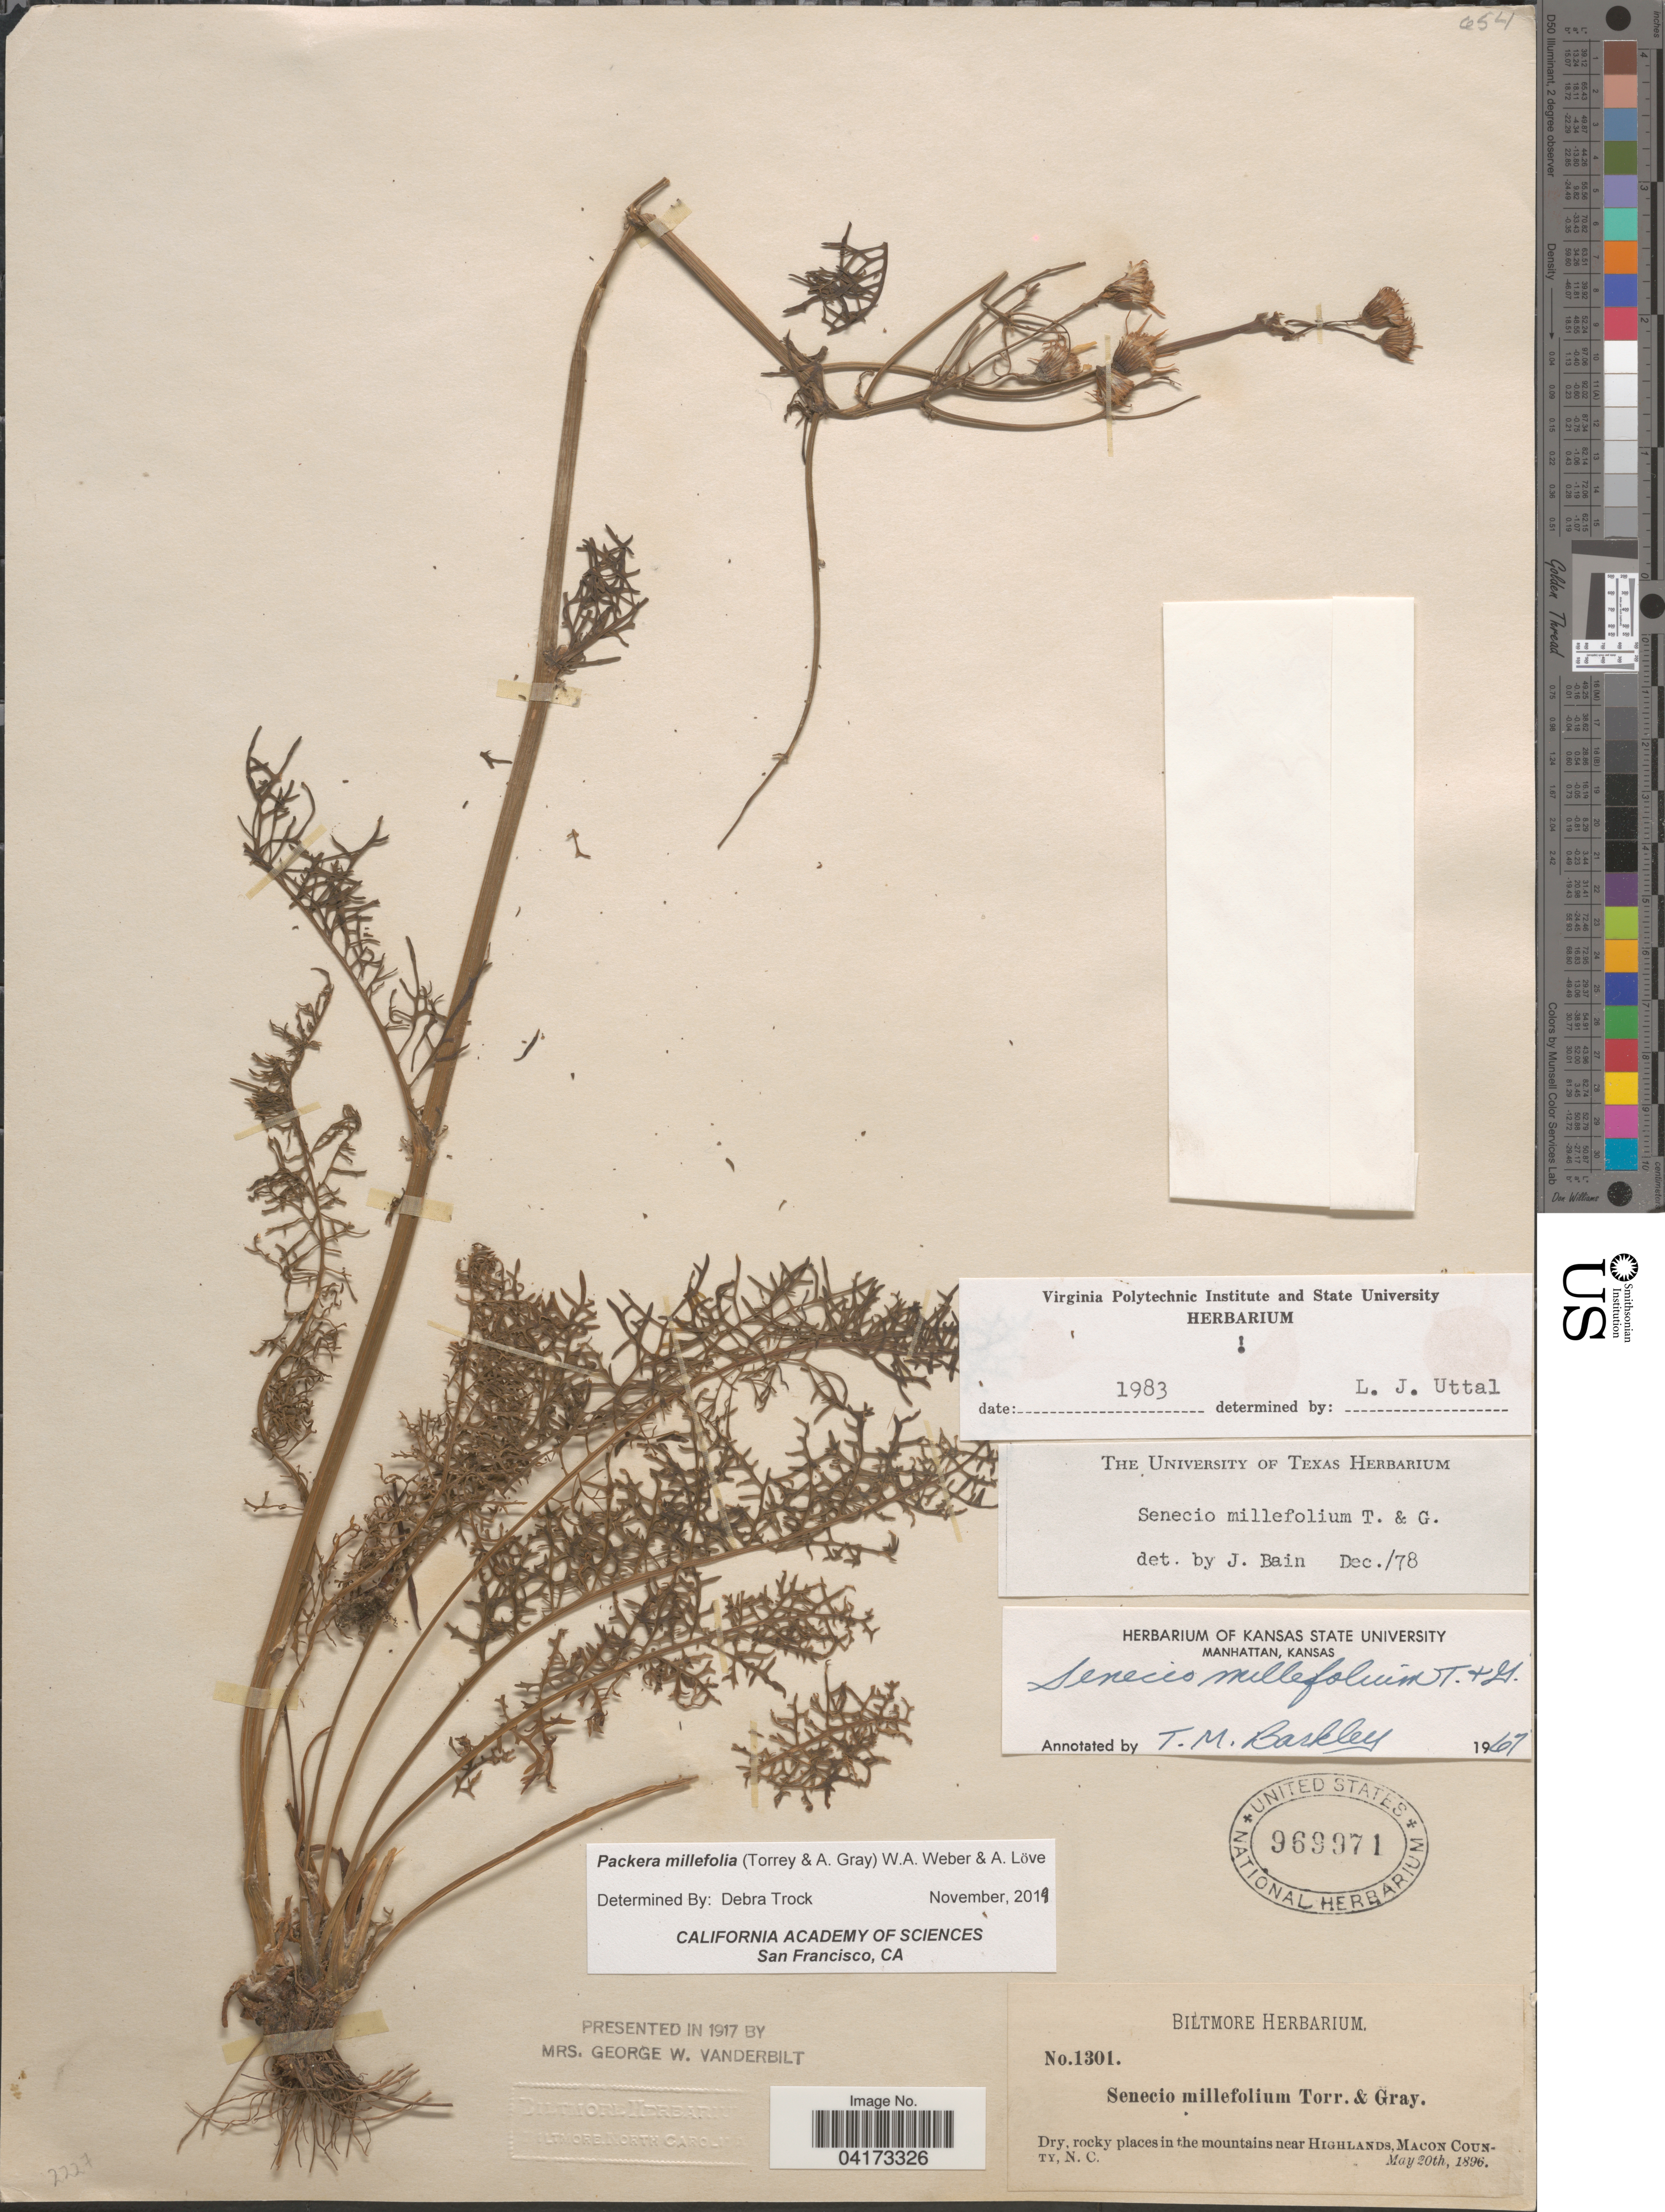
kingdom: Plantae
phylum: Tracheophyta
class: Magnoliopsida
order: Asterales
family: Asteraceae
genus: Packera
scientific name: Packera millefolium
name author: (Torr. & A. Gray) W.A. Weber & Á. Löve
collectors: ex herb. Biltmore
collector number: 1301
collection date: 1896-05-20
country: United States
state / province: North Carolina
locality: Dry, rocky places in the mountains near Highlands, Macon County.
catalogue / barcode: US 969971